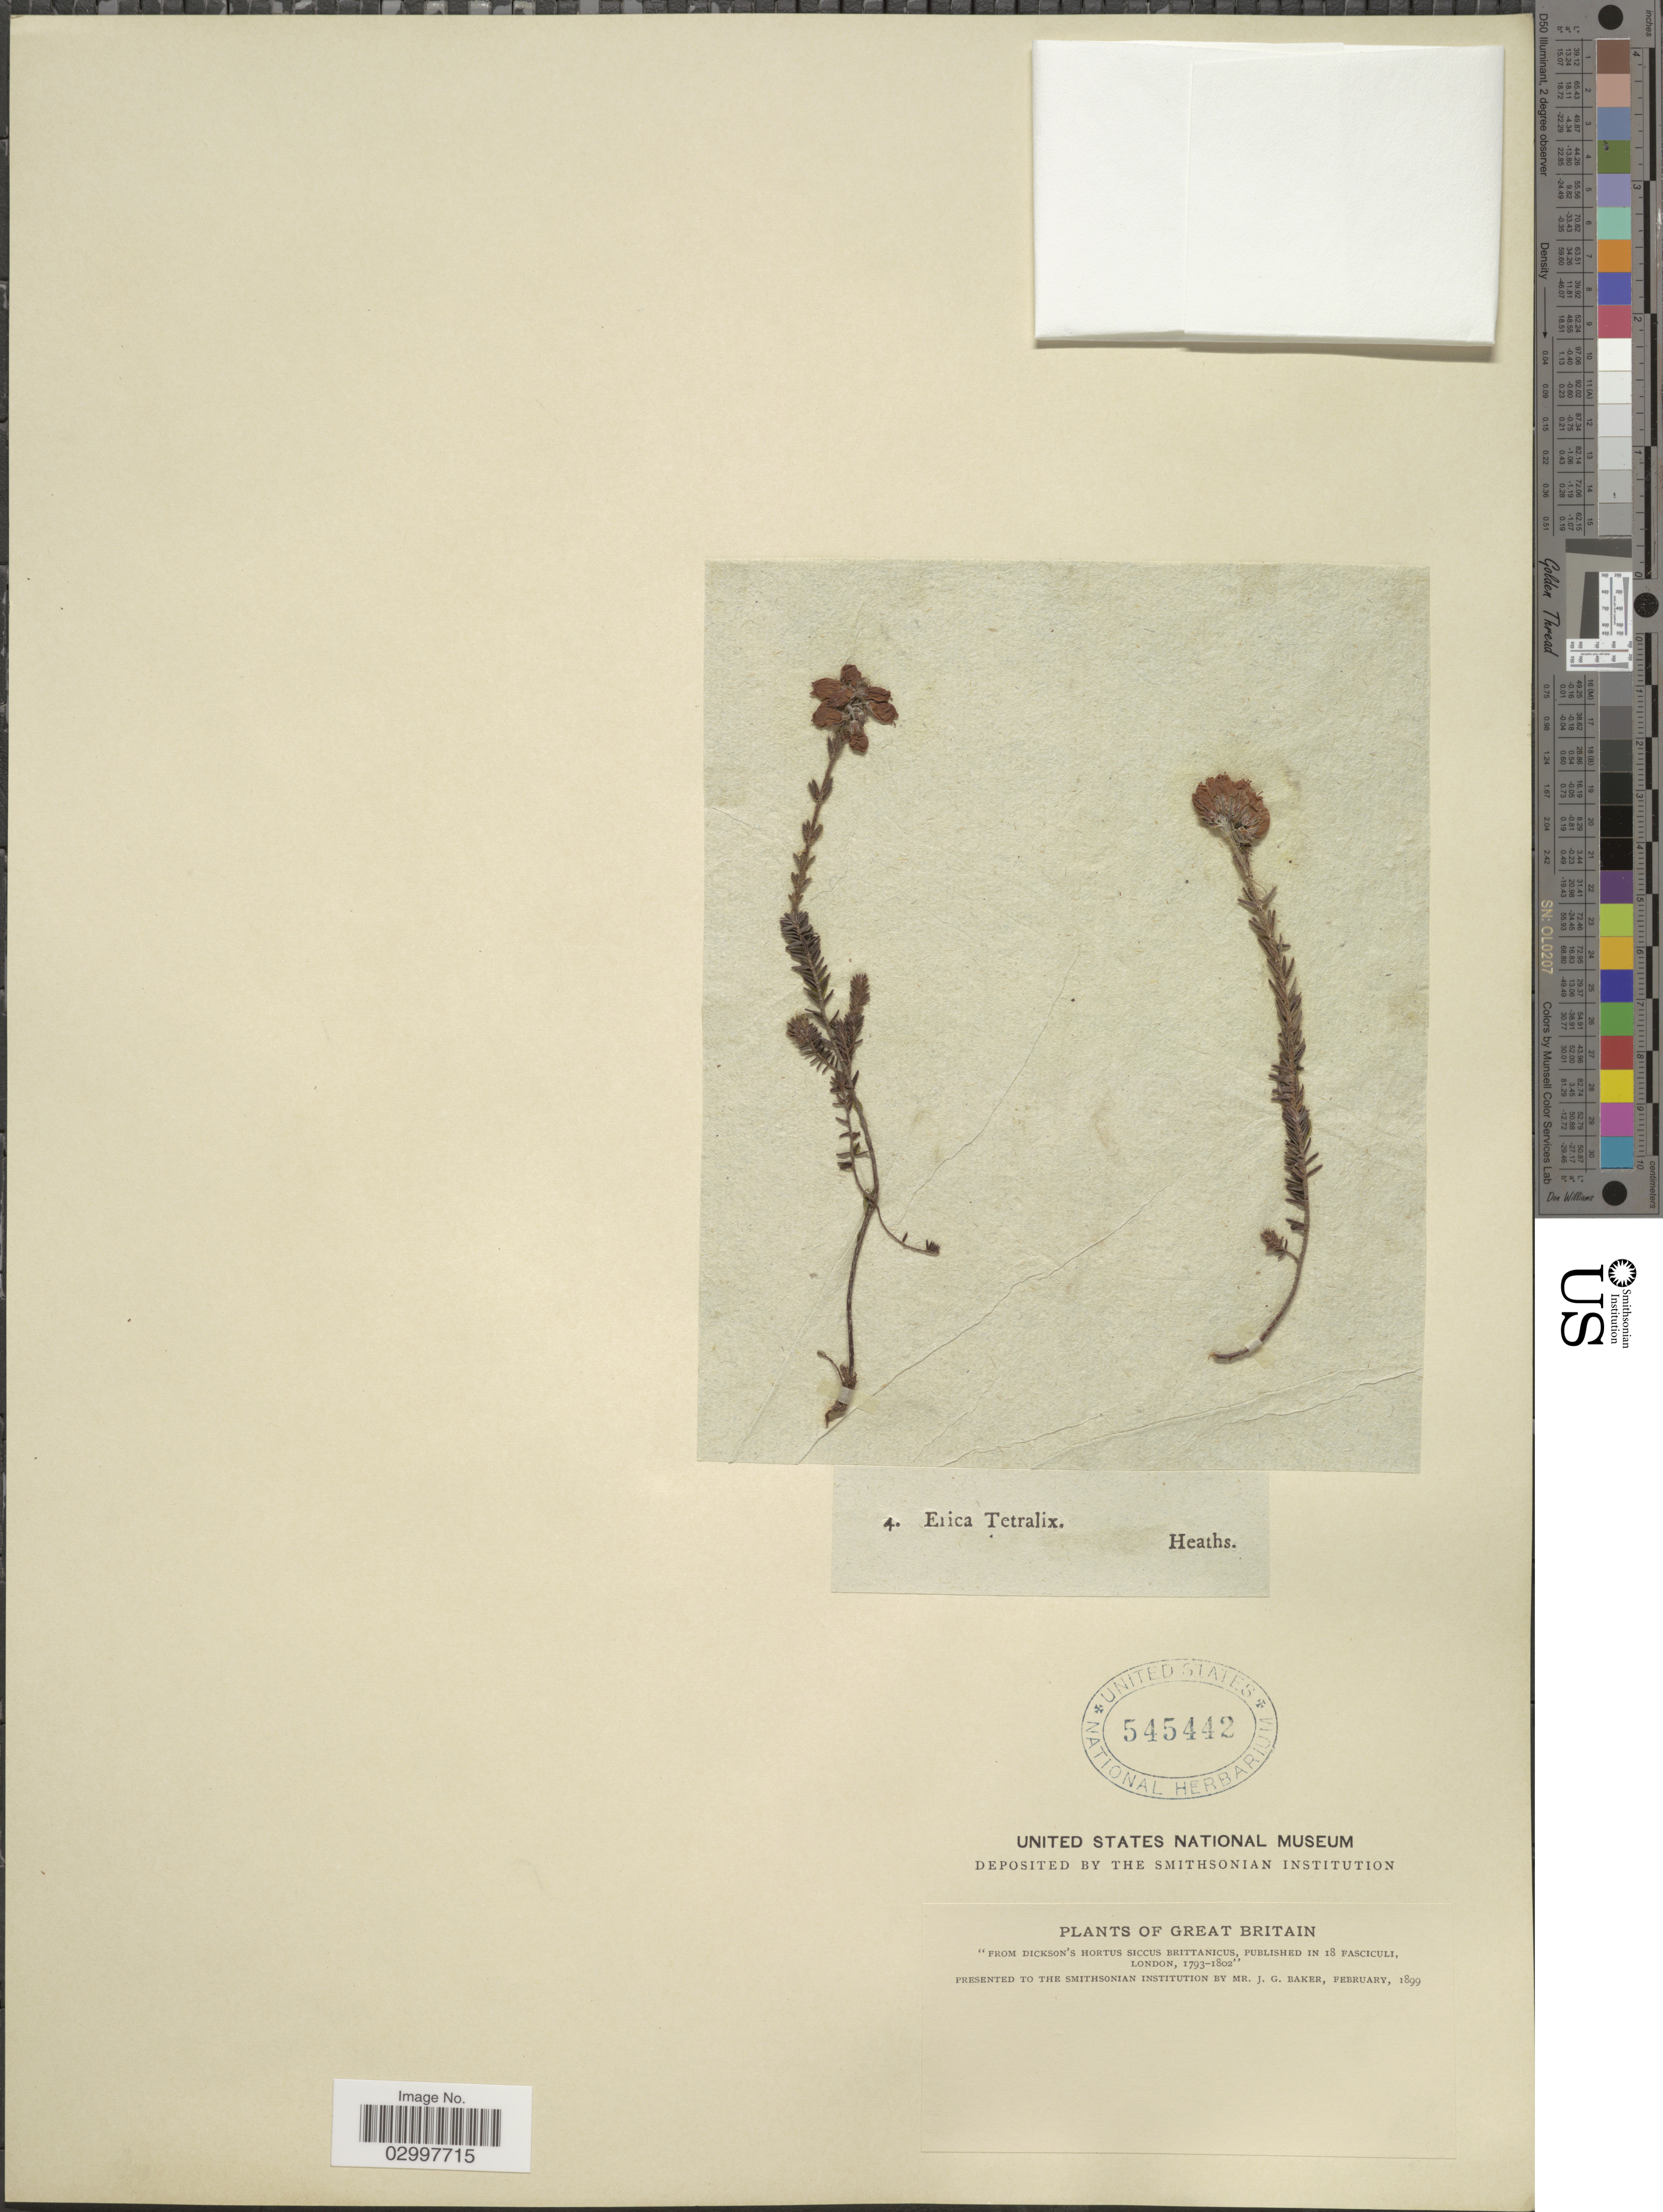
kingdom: Plantae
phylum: Tracheophyta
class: Magnoliopsida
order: Ericales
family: Ericaceae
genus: Erica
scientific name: Erica tetralix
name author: L.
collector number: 4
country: United Kingdom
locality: Great Britain. Heaths.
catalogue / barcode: US 545442